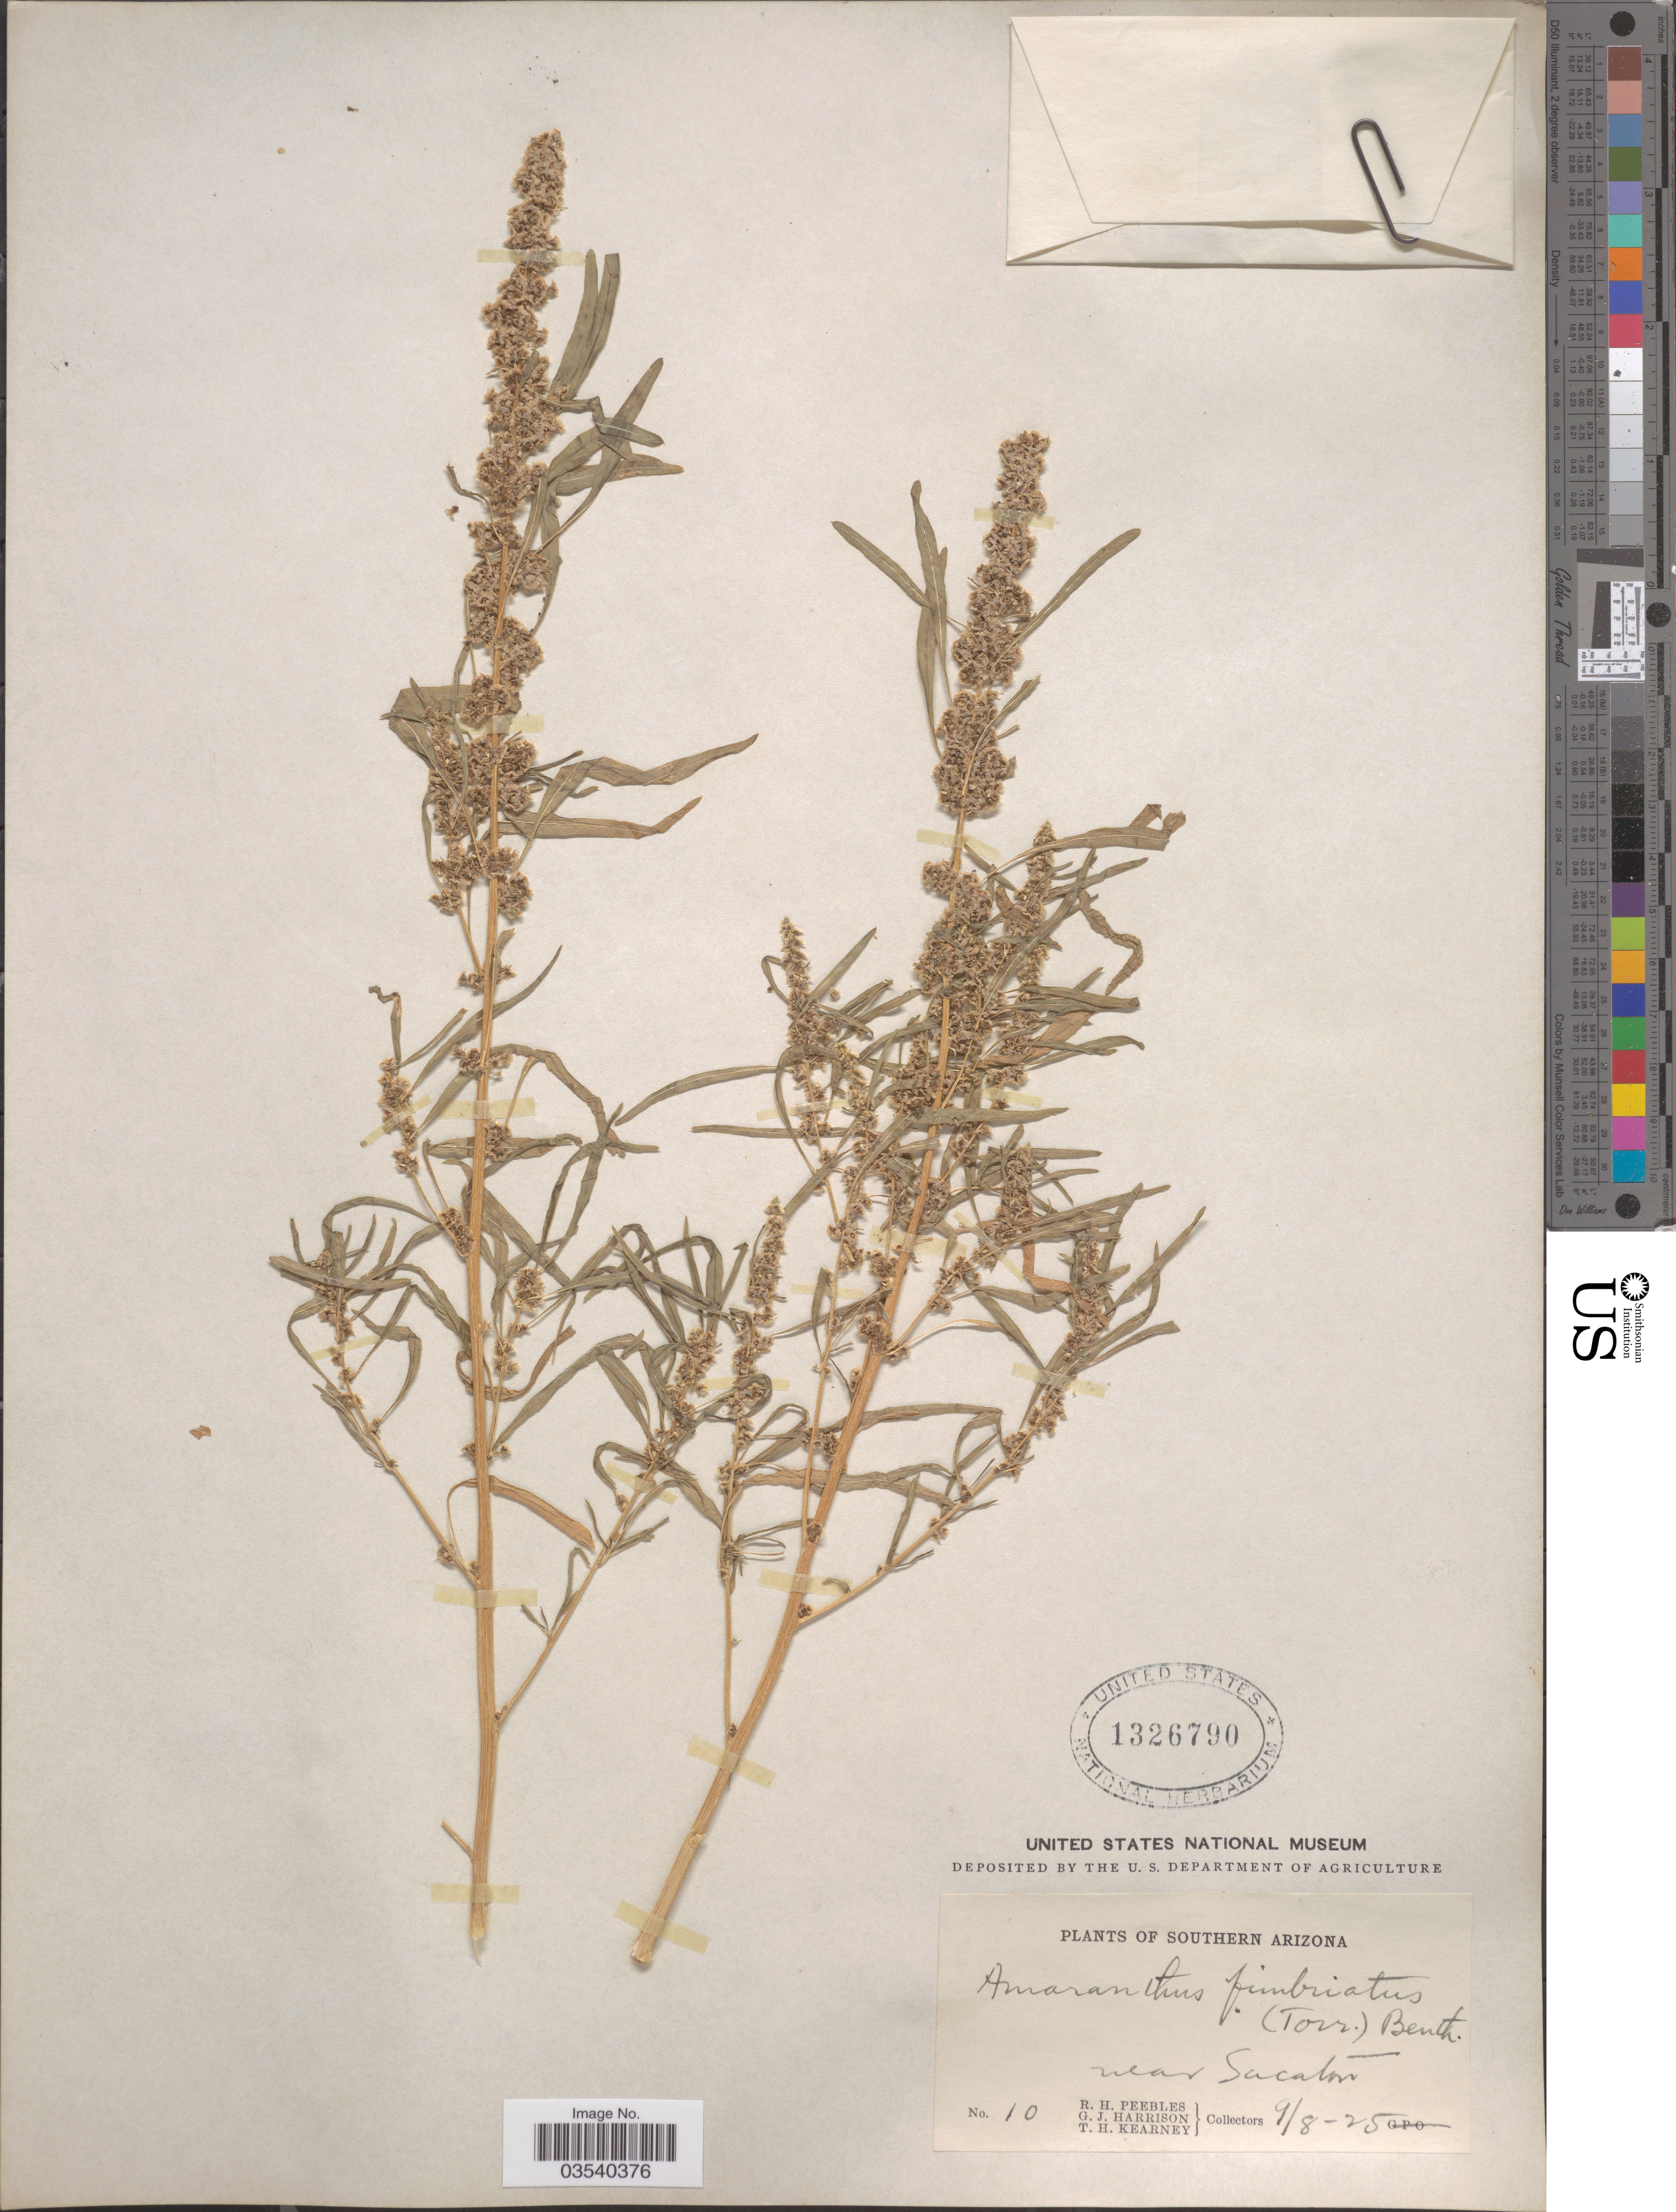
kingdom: Plantae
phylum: Tracheophyta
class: Magnoliopsida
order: Caryophyllales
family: Amaranthaceae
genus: Amaranthus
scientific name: Amaranthus fimbriatus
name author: (Torr.) Benth. ex S. Watson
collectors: R. H. Peebles, G. J. Harrison & T. H. Kearney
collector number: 10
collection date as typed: Transcribed d/m/y: 8/9/25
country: United States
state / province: Arizona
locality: Southern Arizona. Near Sacaton.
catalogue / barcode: US 1326790